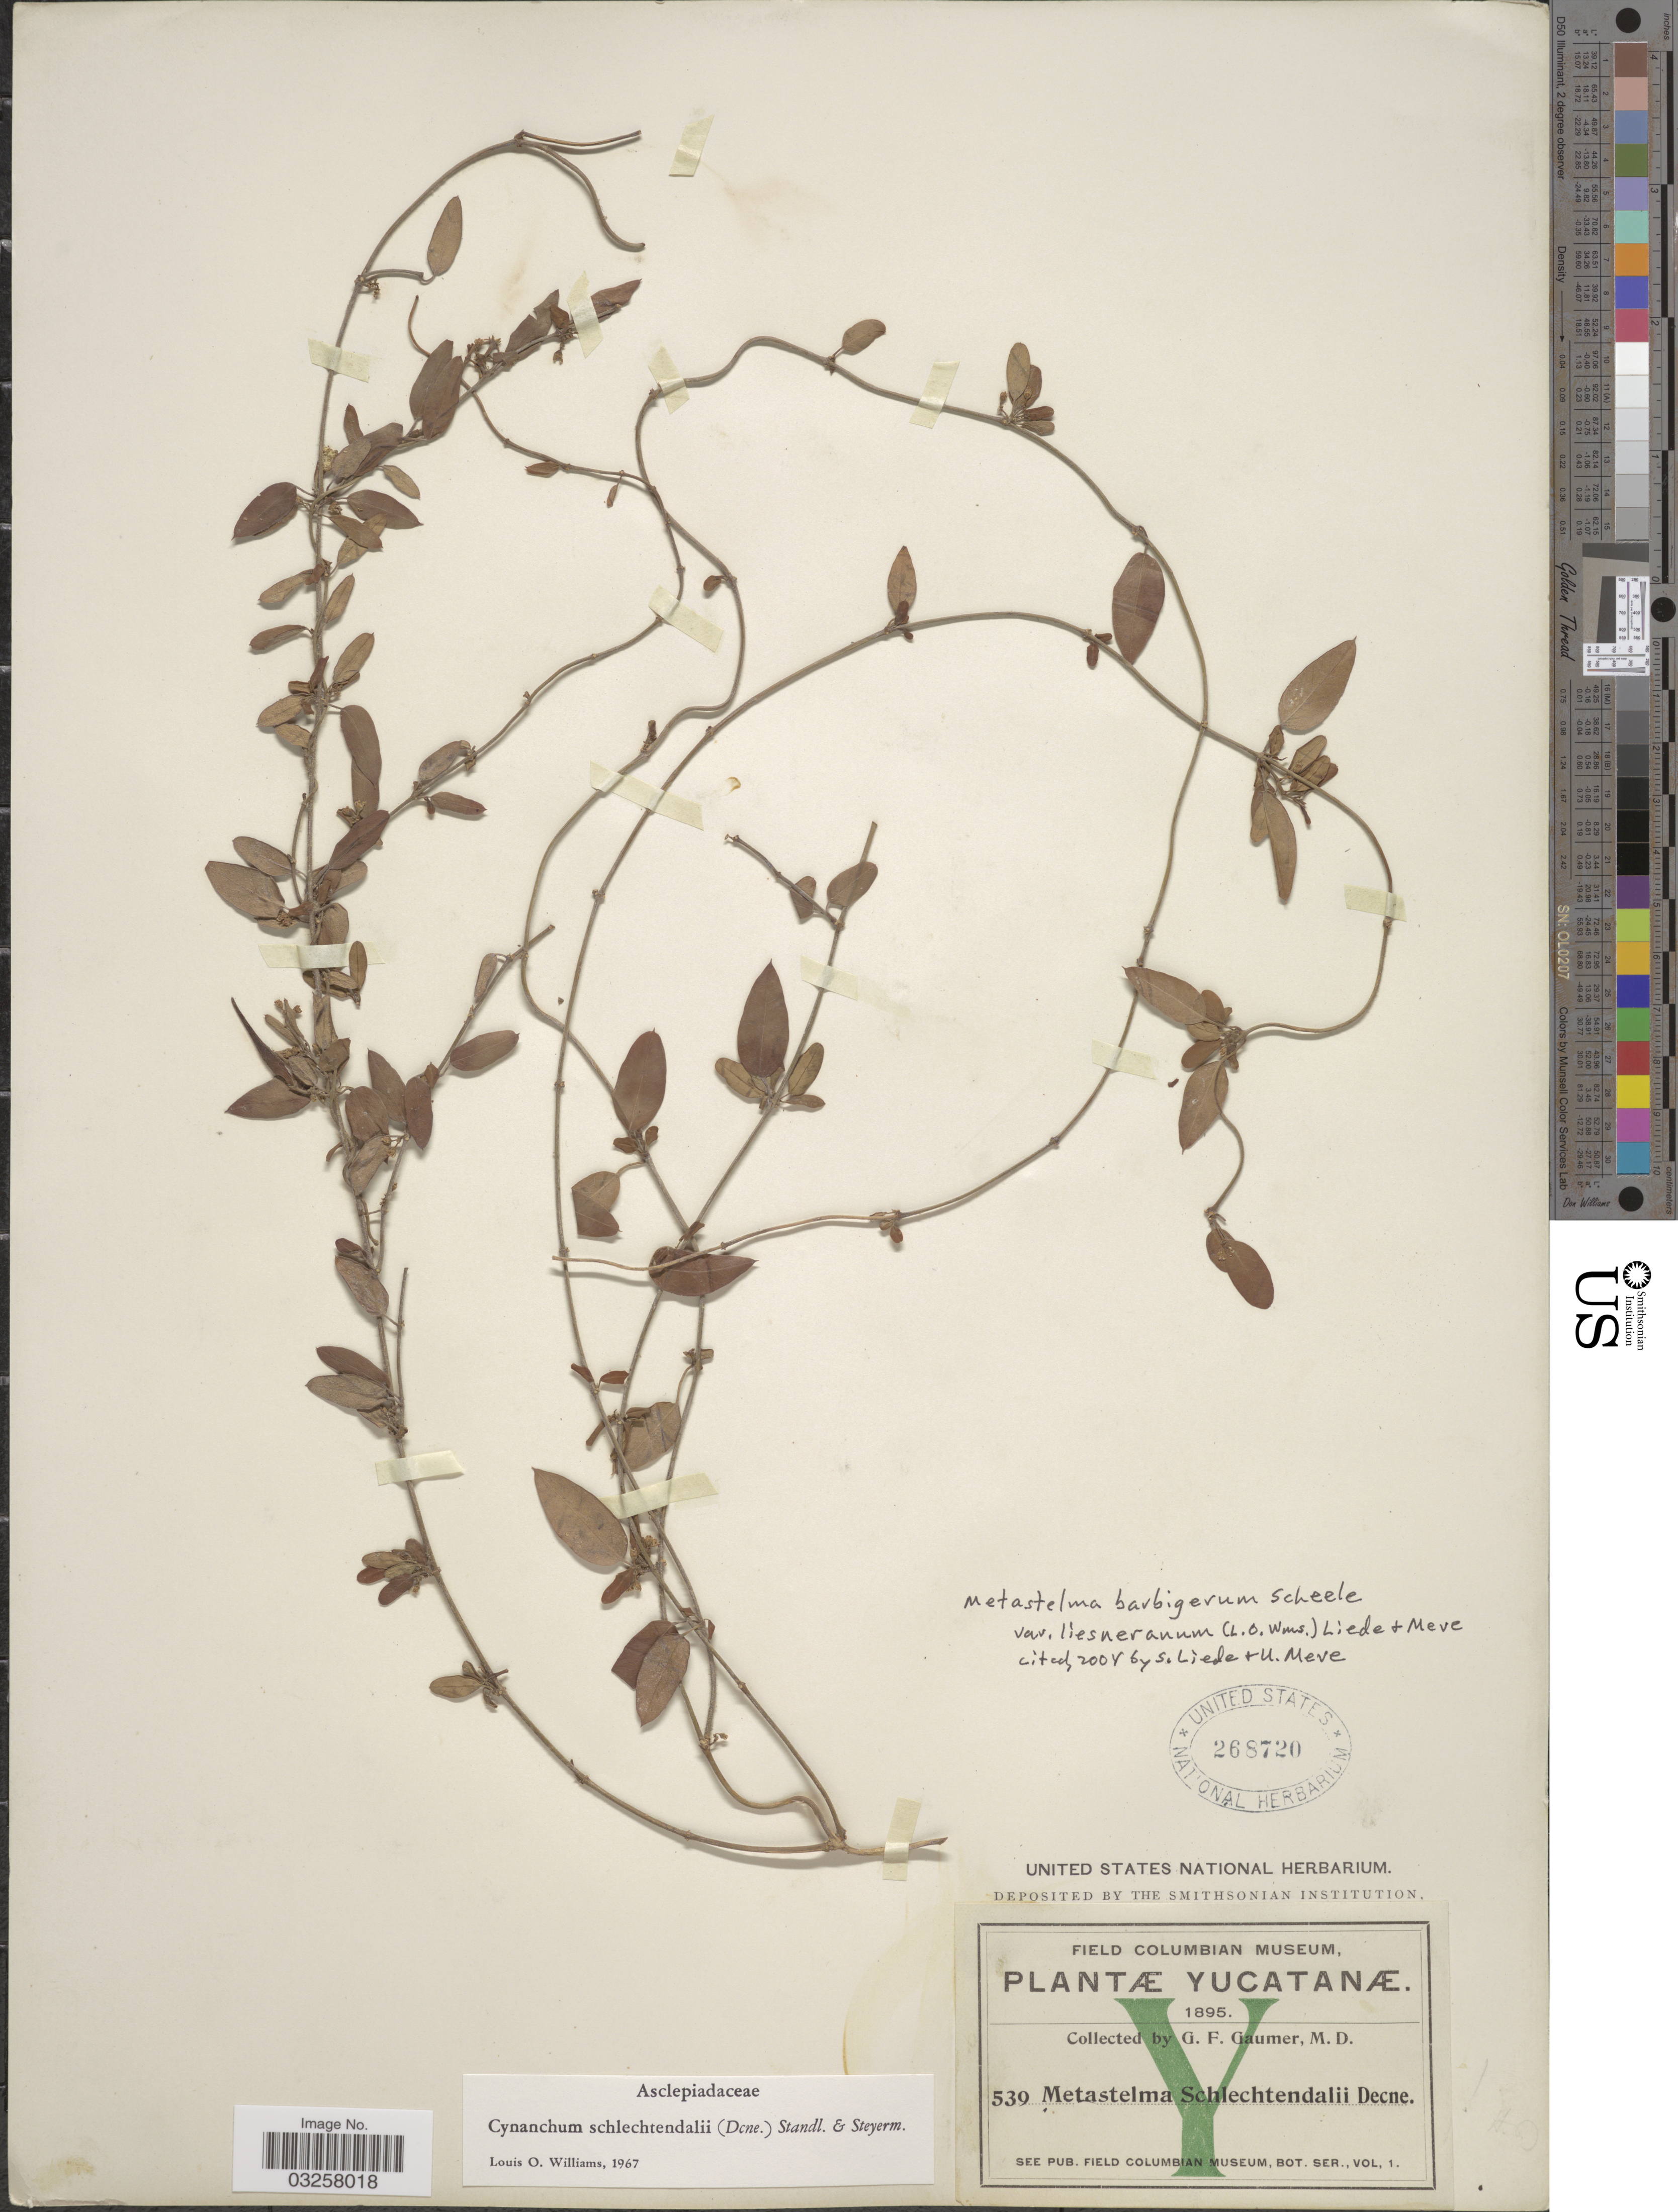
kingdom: Plantae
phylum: Tracheophyta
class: Magnoliopsida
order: Gentianales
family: Apocynaceae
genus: Metastelma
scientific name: Metastelma barbigerum subsp. liesnerianum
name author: (L.O. Williams) Liede & Meve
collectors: G. F. Gaumer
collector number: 539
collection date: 1895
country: Mexico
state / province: Yucatán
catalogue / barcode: US 268720